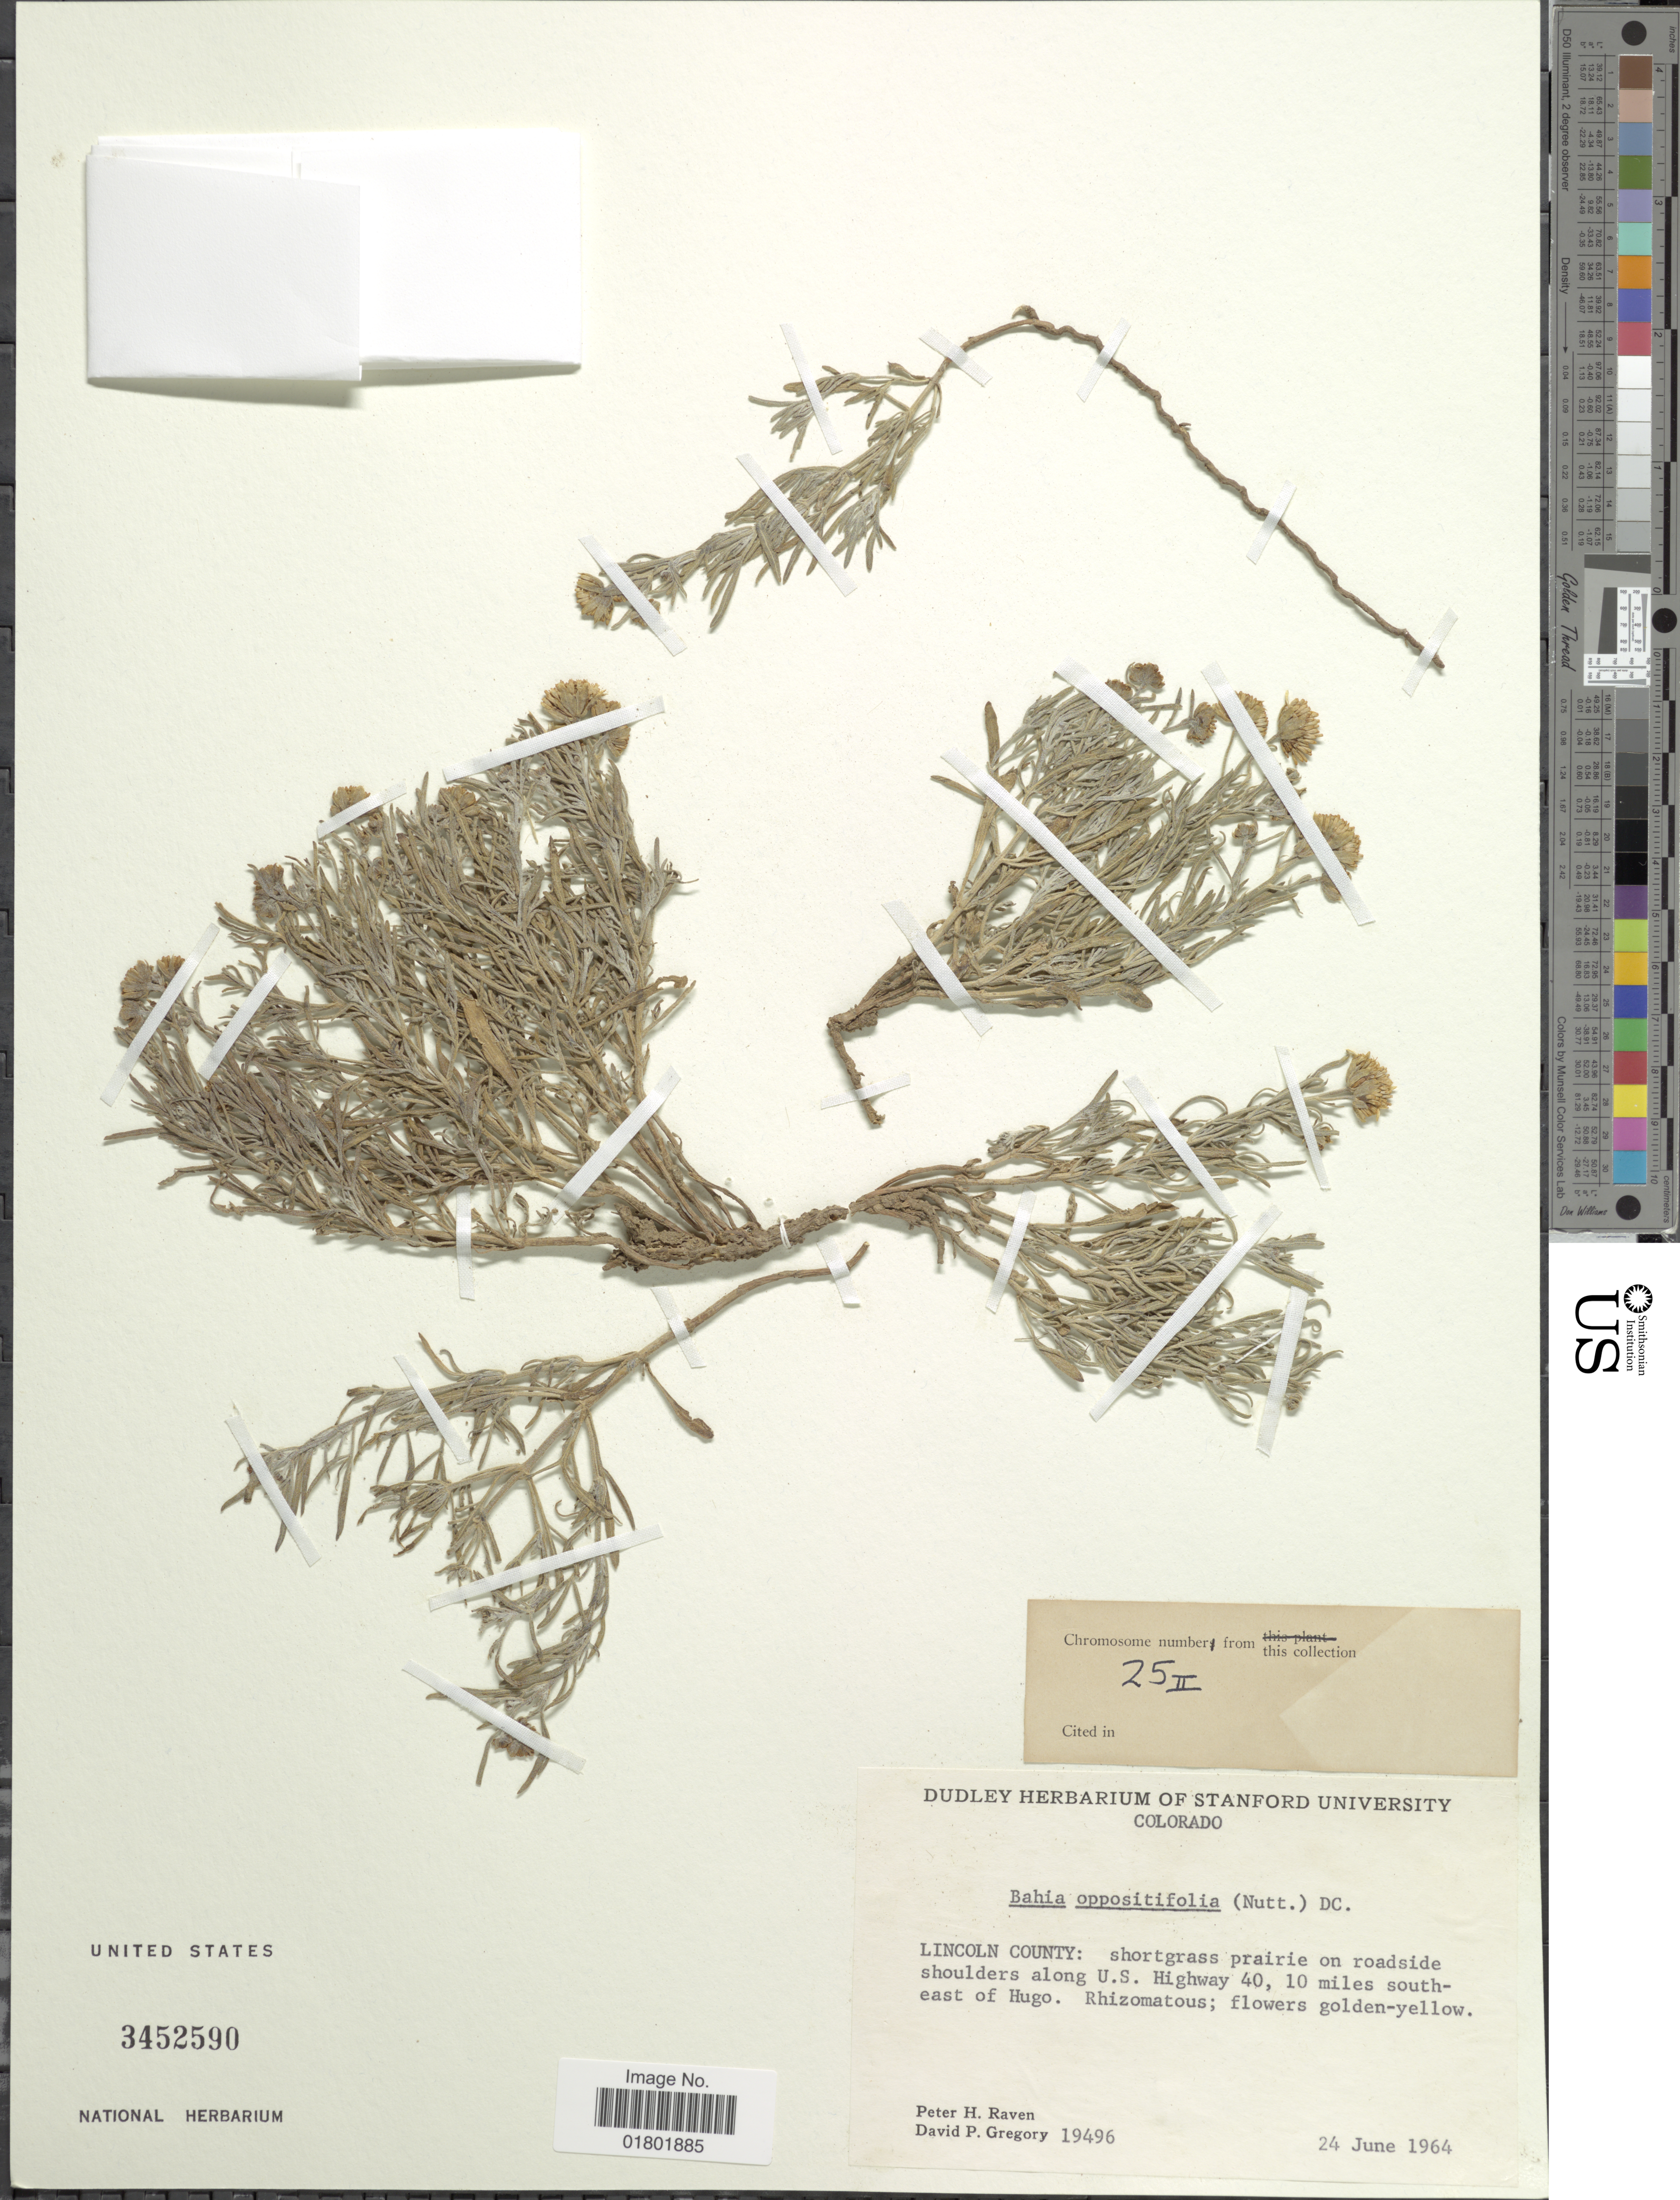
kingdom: Plantae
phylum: Tracheophyta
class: Magnoliopsida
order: Asterales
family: Asteraceae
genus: Bahia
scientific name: Bahia oppositifolia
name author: Nutt.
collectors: P. Raven & D. Gregory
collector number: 19496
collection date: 1964-06-24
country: United States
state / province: Colorado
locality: Lincoln County, along U. S. Highway 40, 10 miles south-east of Hugo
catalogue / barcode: US 3452590